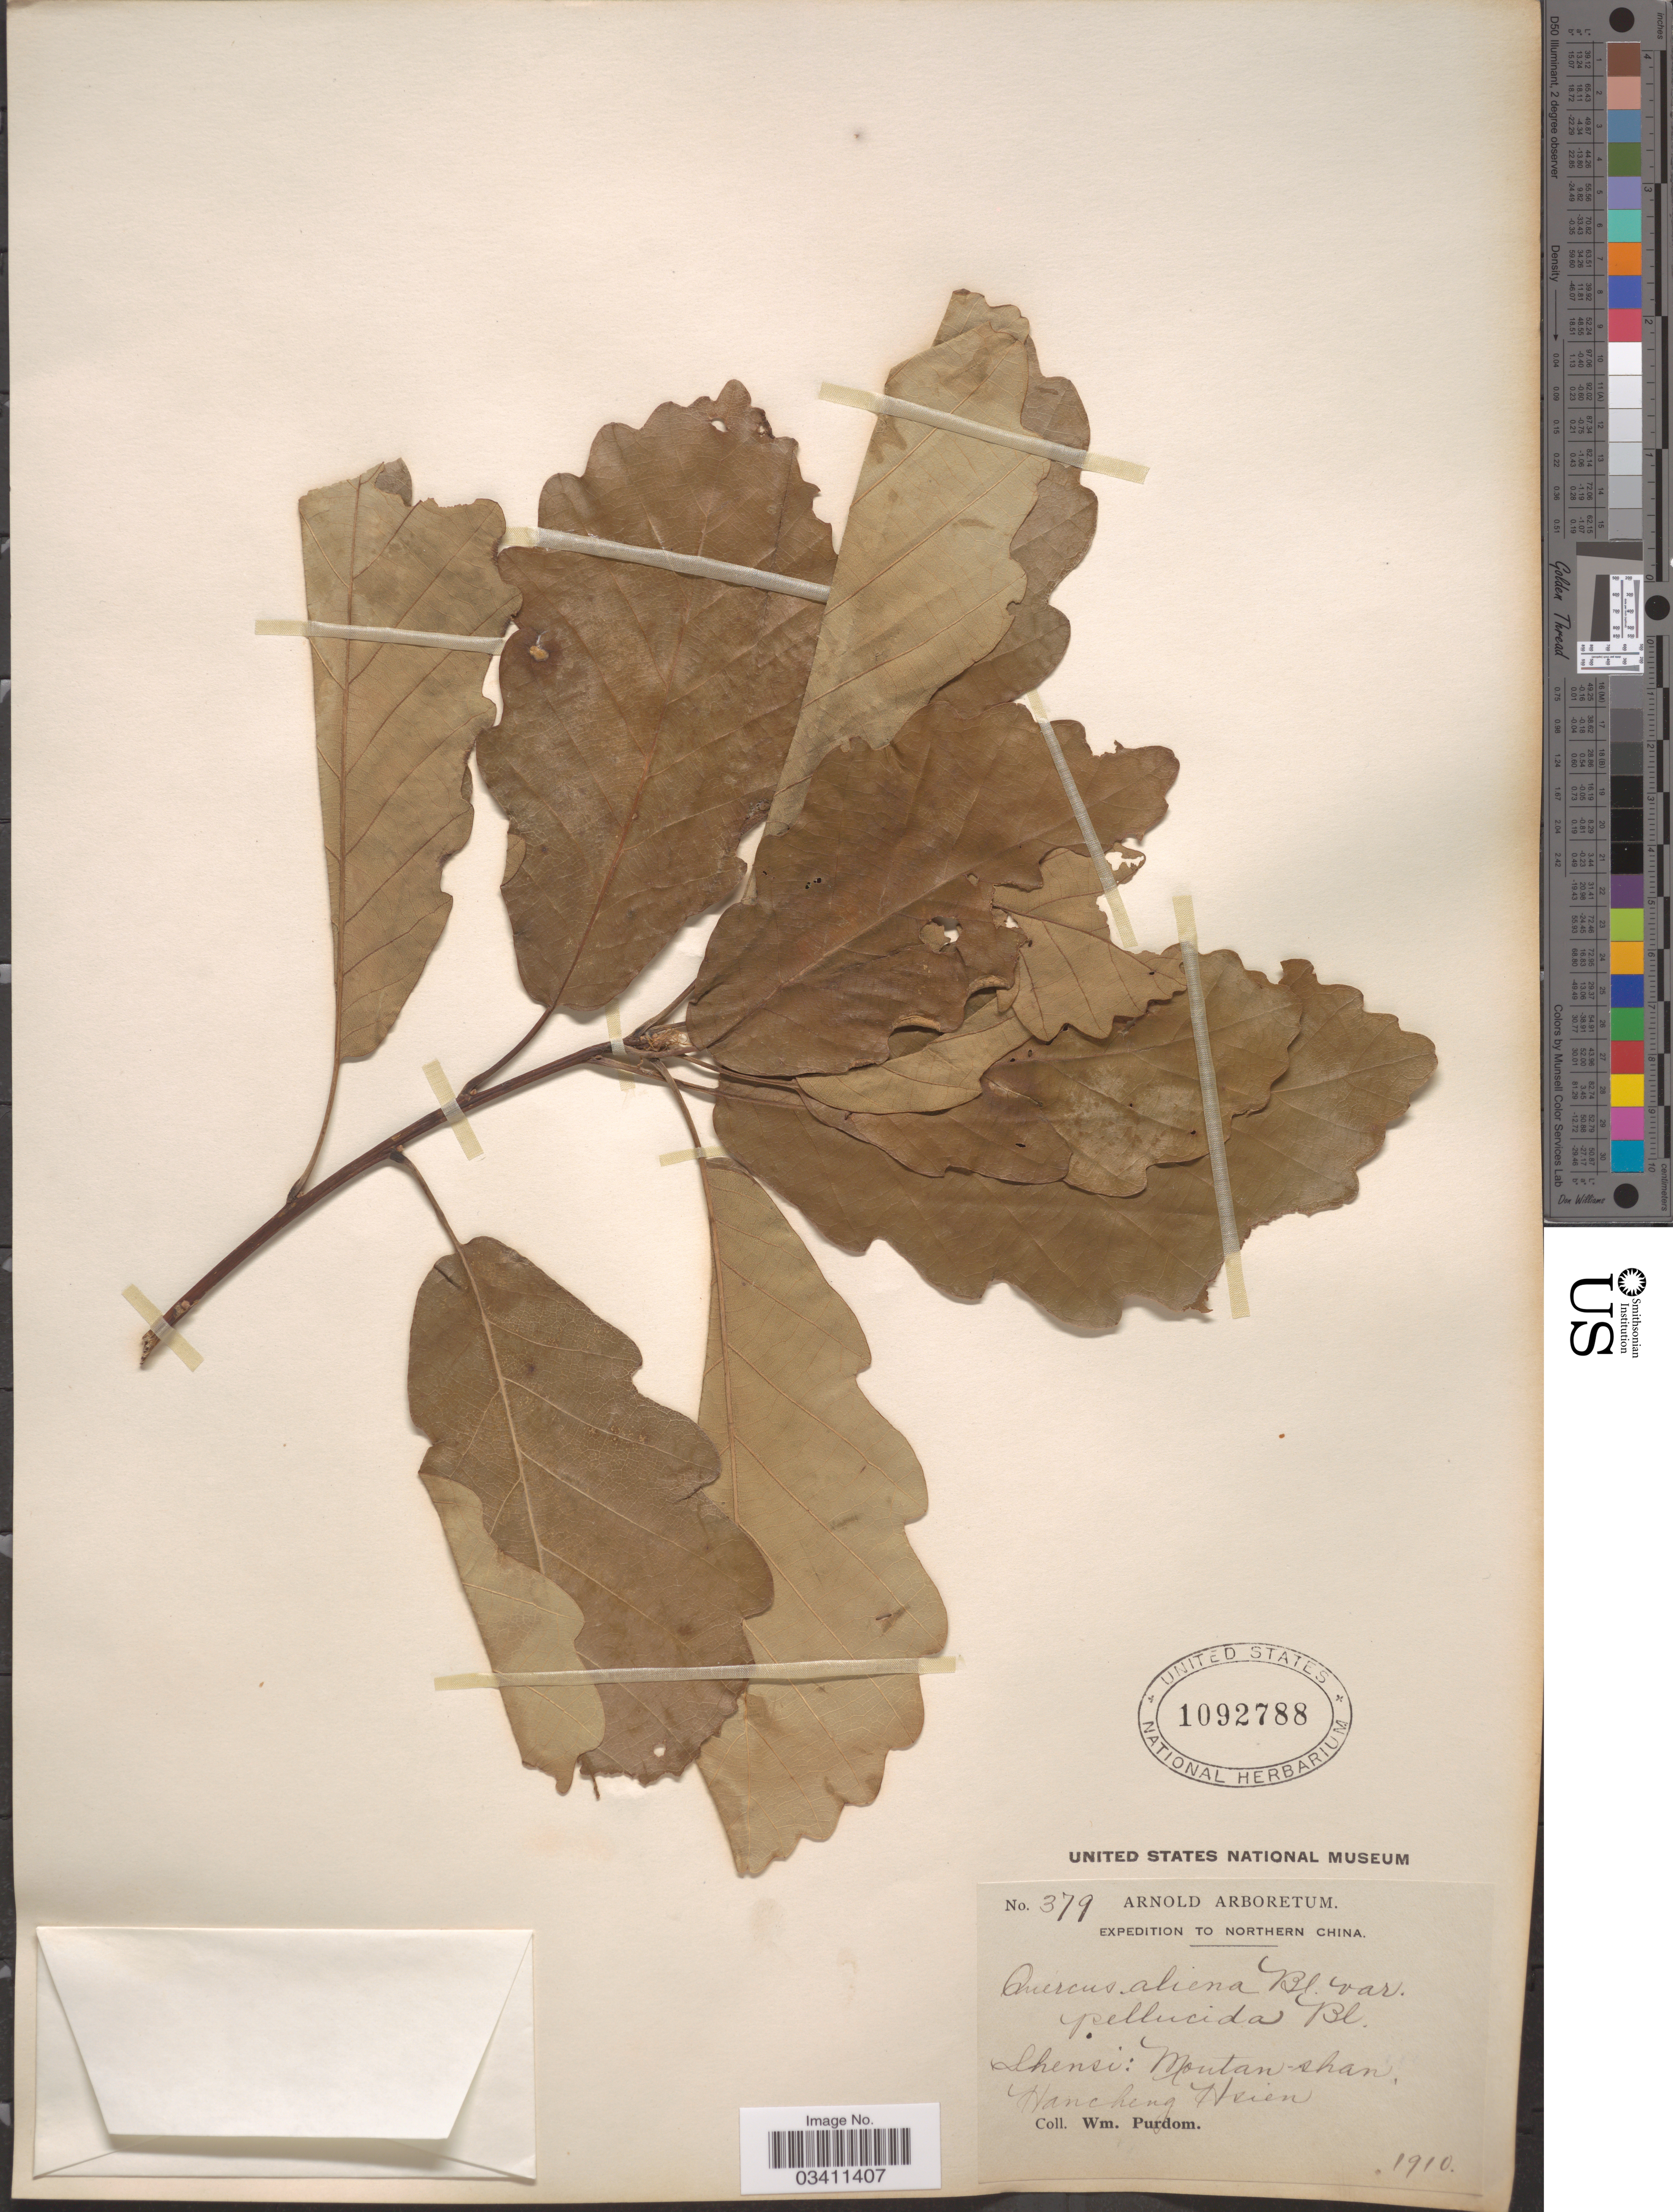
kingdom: Plantae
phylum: Tracheophyta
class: Magnoliopsida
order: Fagales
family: Fagaceae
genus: Quercus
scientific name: Quercus aliena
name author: Blume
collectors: W. Purdom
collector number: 379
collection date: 1910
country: China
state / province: Shaanxi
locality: Northern China. Shensi: Montan-shan, Hancheng Hsien.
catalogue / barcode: US 1092788